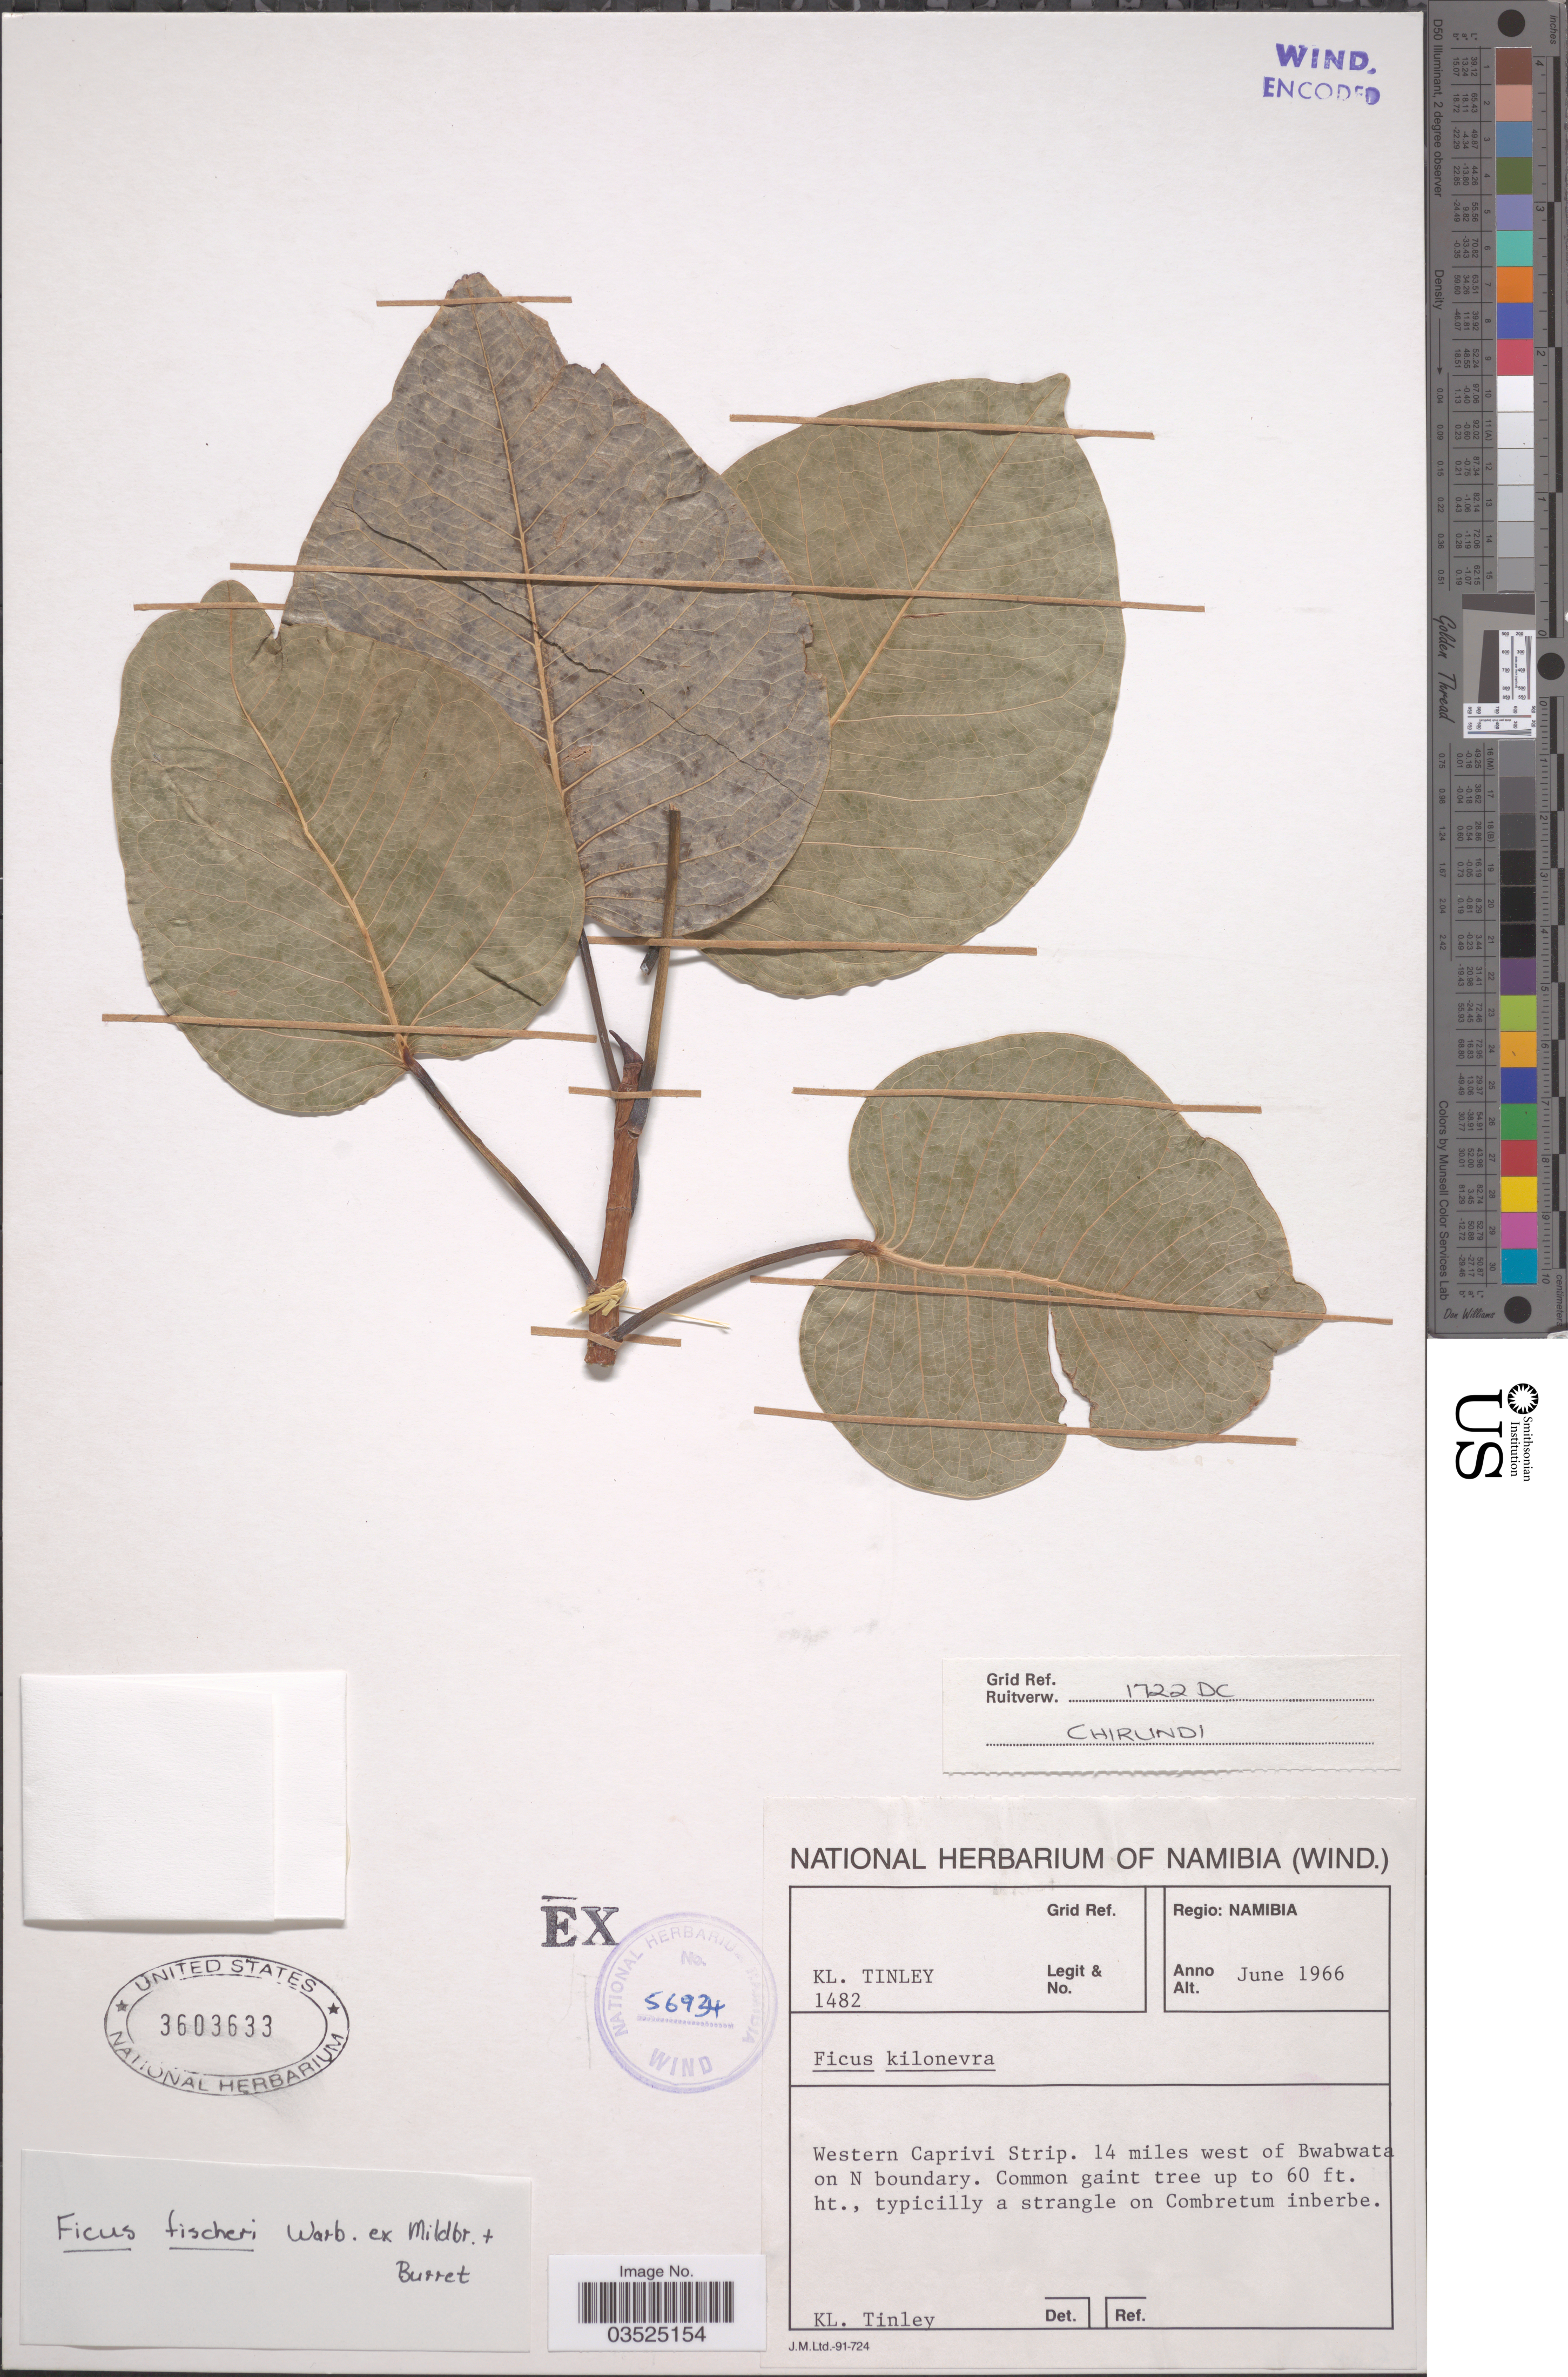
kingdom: Plantae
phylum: Tracheophyta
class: Magnoliopsida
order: Rosales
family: Moraceae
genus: Ficus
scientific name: Ficus fischeri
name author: Warb. ex Mildbr. & Burret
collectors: K. Tinley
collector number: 1482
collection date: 1966-06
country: Namibia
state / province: Caprivi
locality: Western Caprivi Strip. 14 miles west of Bwabwata on N boundary.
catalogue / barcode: US 3603633